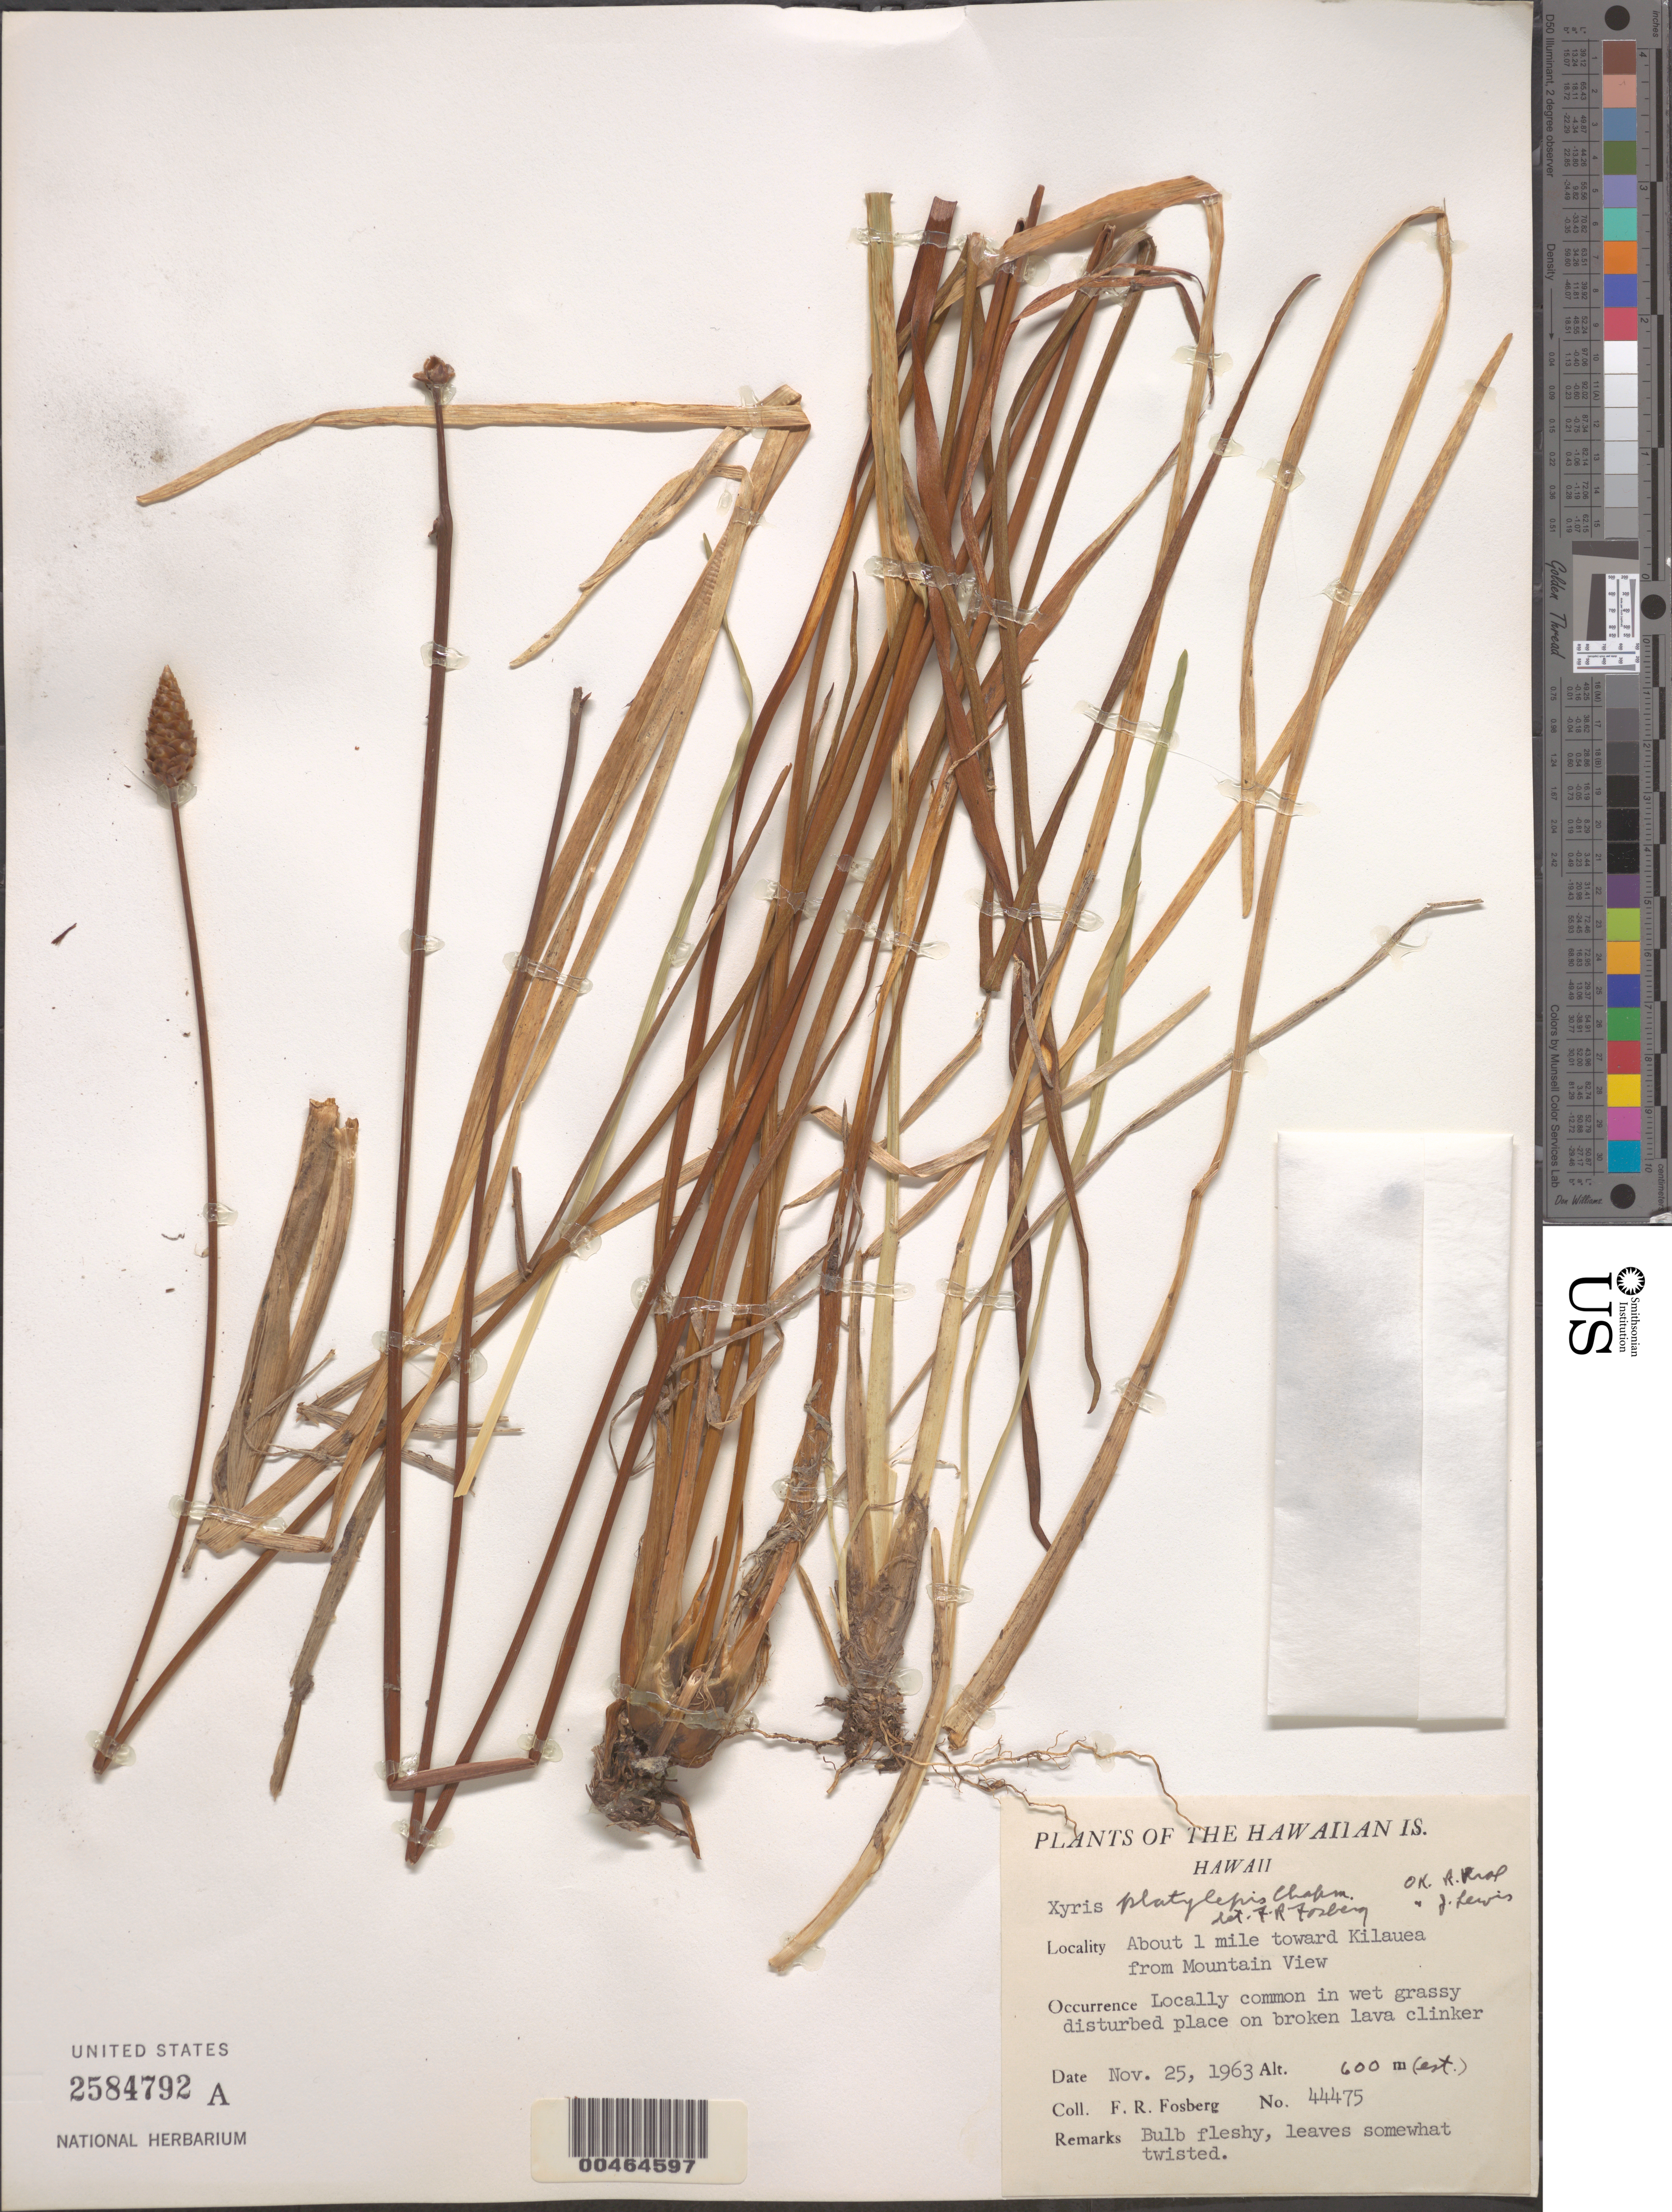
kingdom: Plantae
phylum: Tracheophyta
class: Liliopsida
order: Poales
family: Xyridaceae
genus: Xyris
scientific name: Xyris platylepis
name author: Chapm.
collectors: F. R. Fosberg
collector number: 44475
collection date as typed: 25 Nov 1963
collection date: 1963-11-25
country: United States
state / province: Hawaii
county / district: Hawaii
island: Hawaii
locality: About 1 mi toward Kilauea from Mountain View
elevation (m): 600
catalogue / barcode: US 2584792A